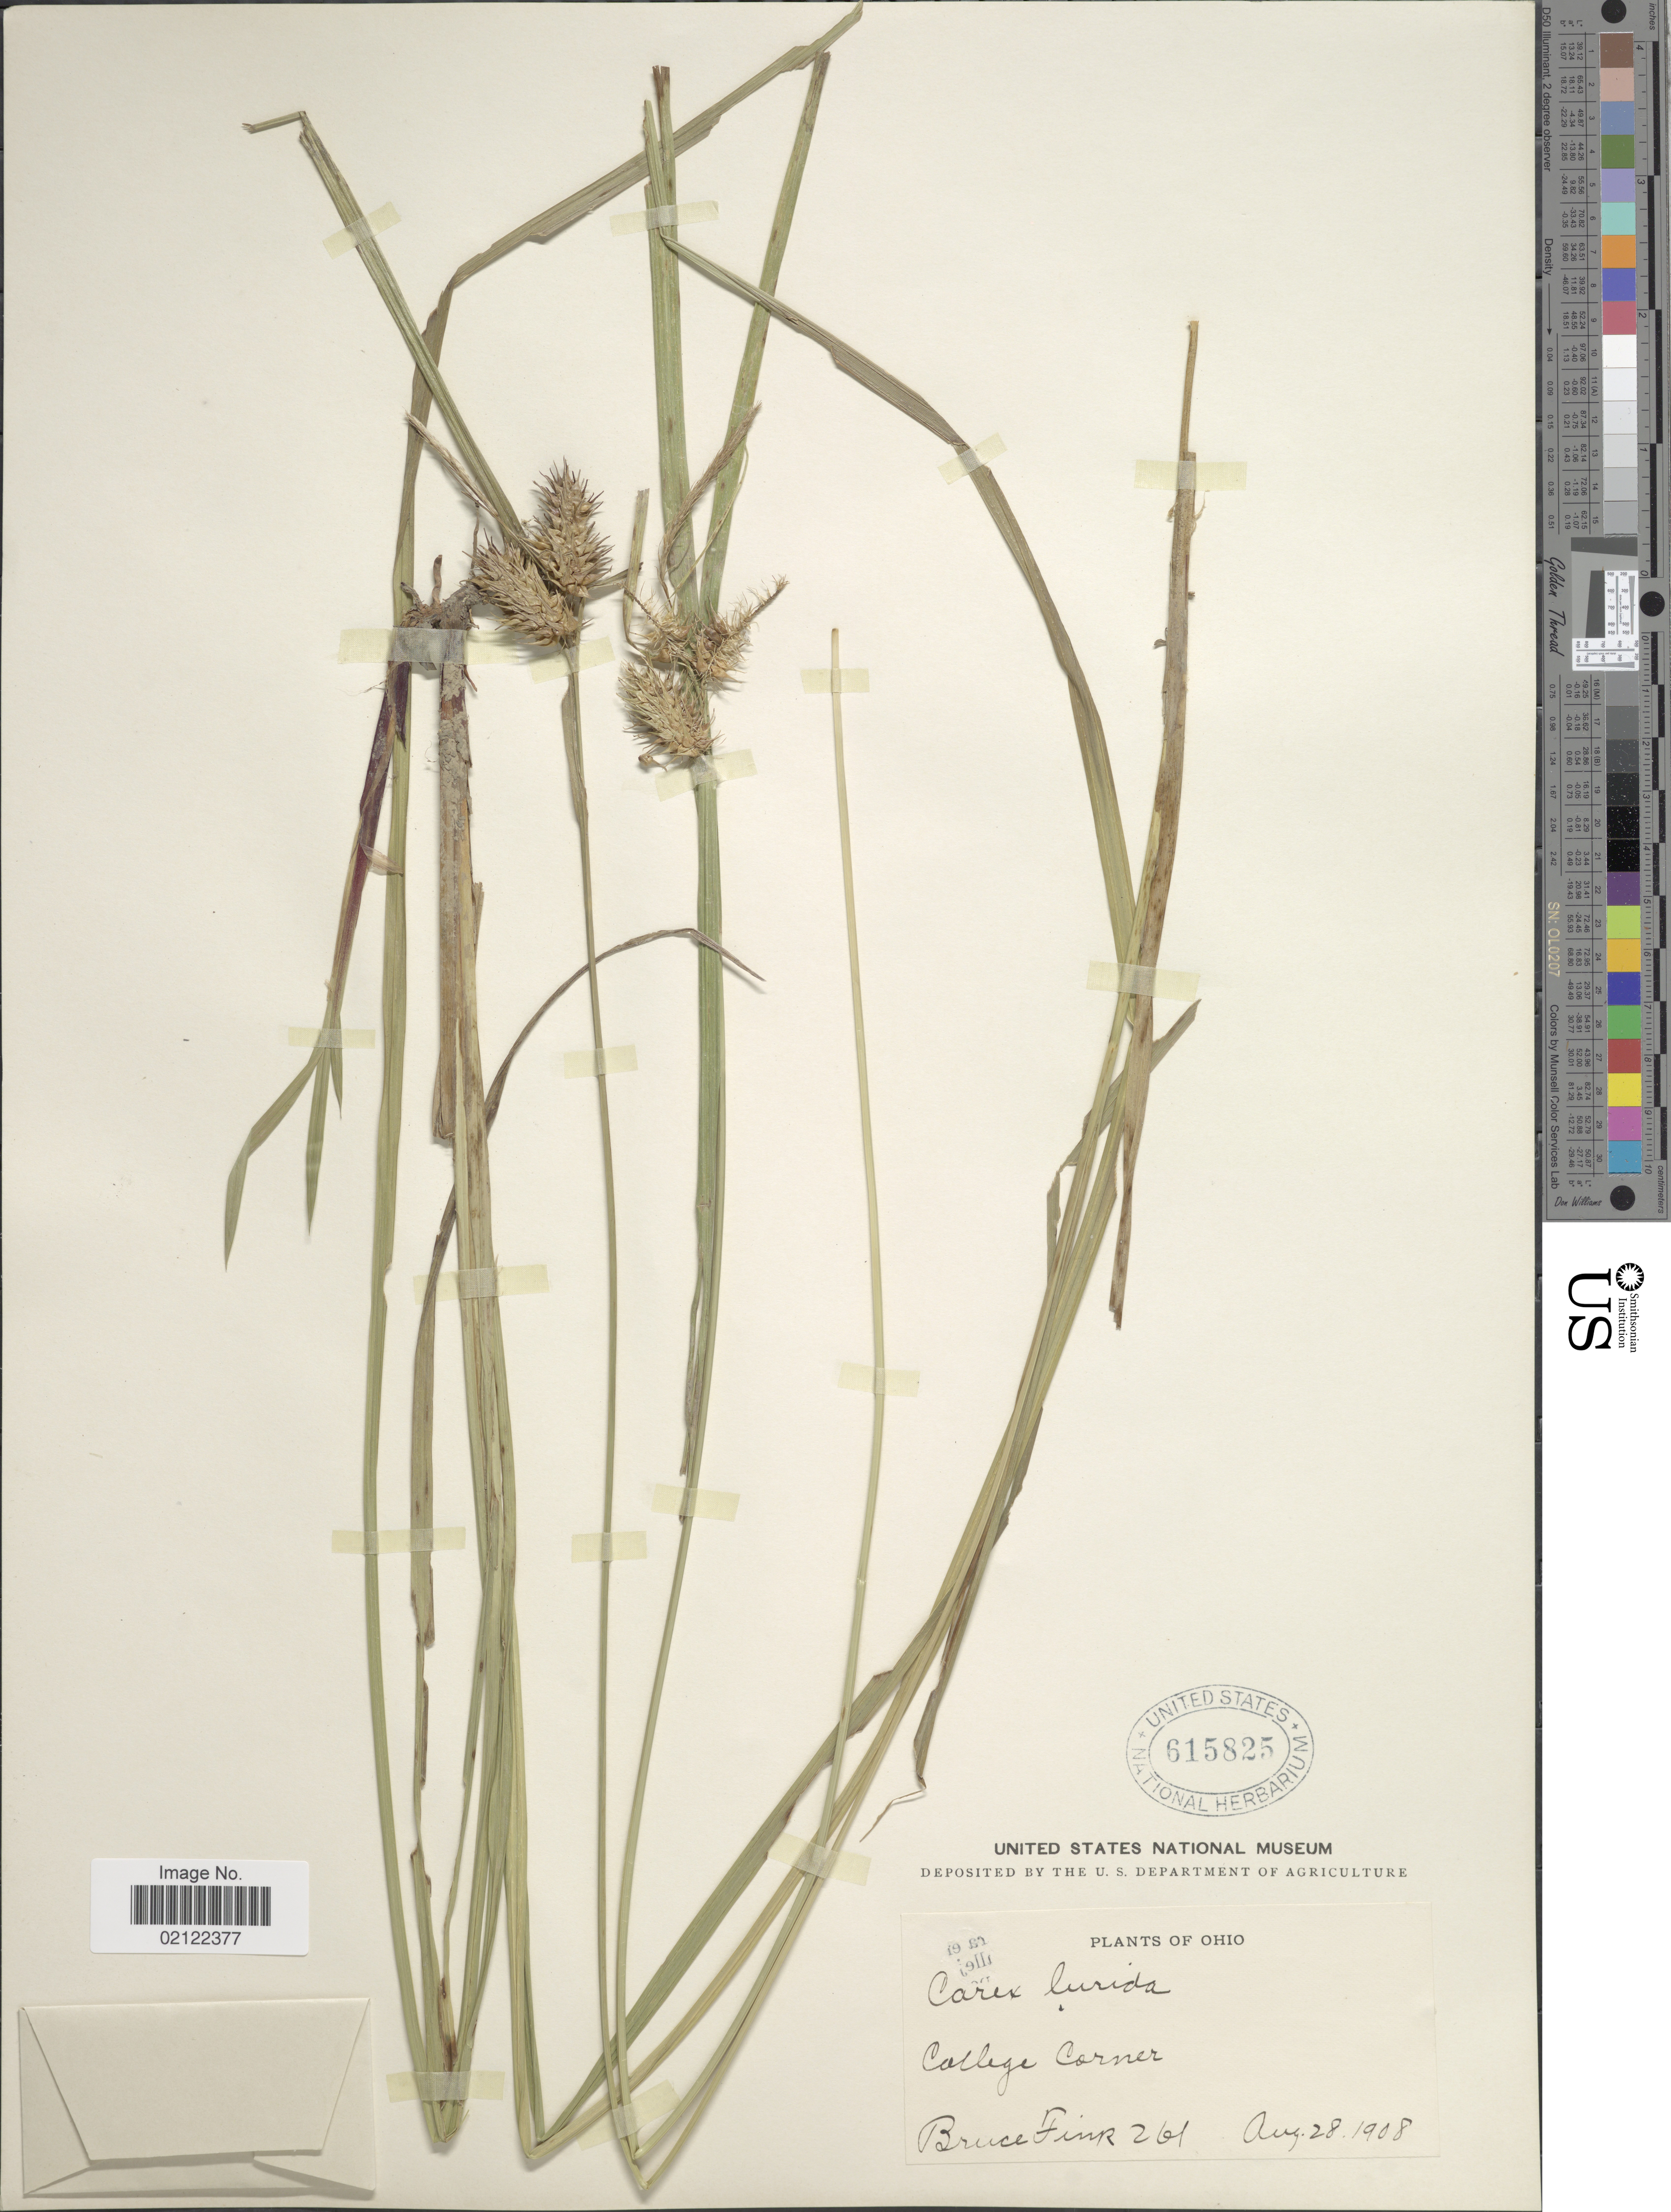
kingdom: Plantae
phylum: Tracheophyta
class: Liliopsida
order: Poales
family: Cyperaceae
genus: Carex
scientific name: Carex lurida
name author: Wahlenb.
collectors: B. Fink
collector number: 261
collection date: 1908-08-28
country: United States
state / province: Ohio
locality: College Corner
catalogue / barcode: US 615825